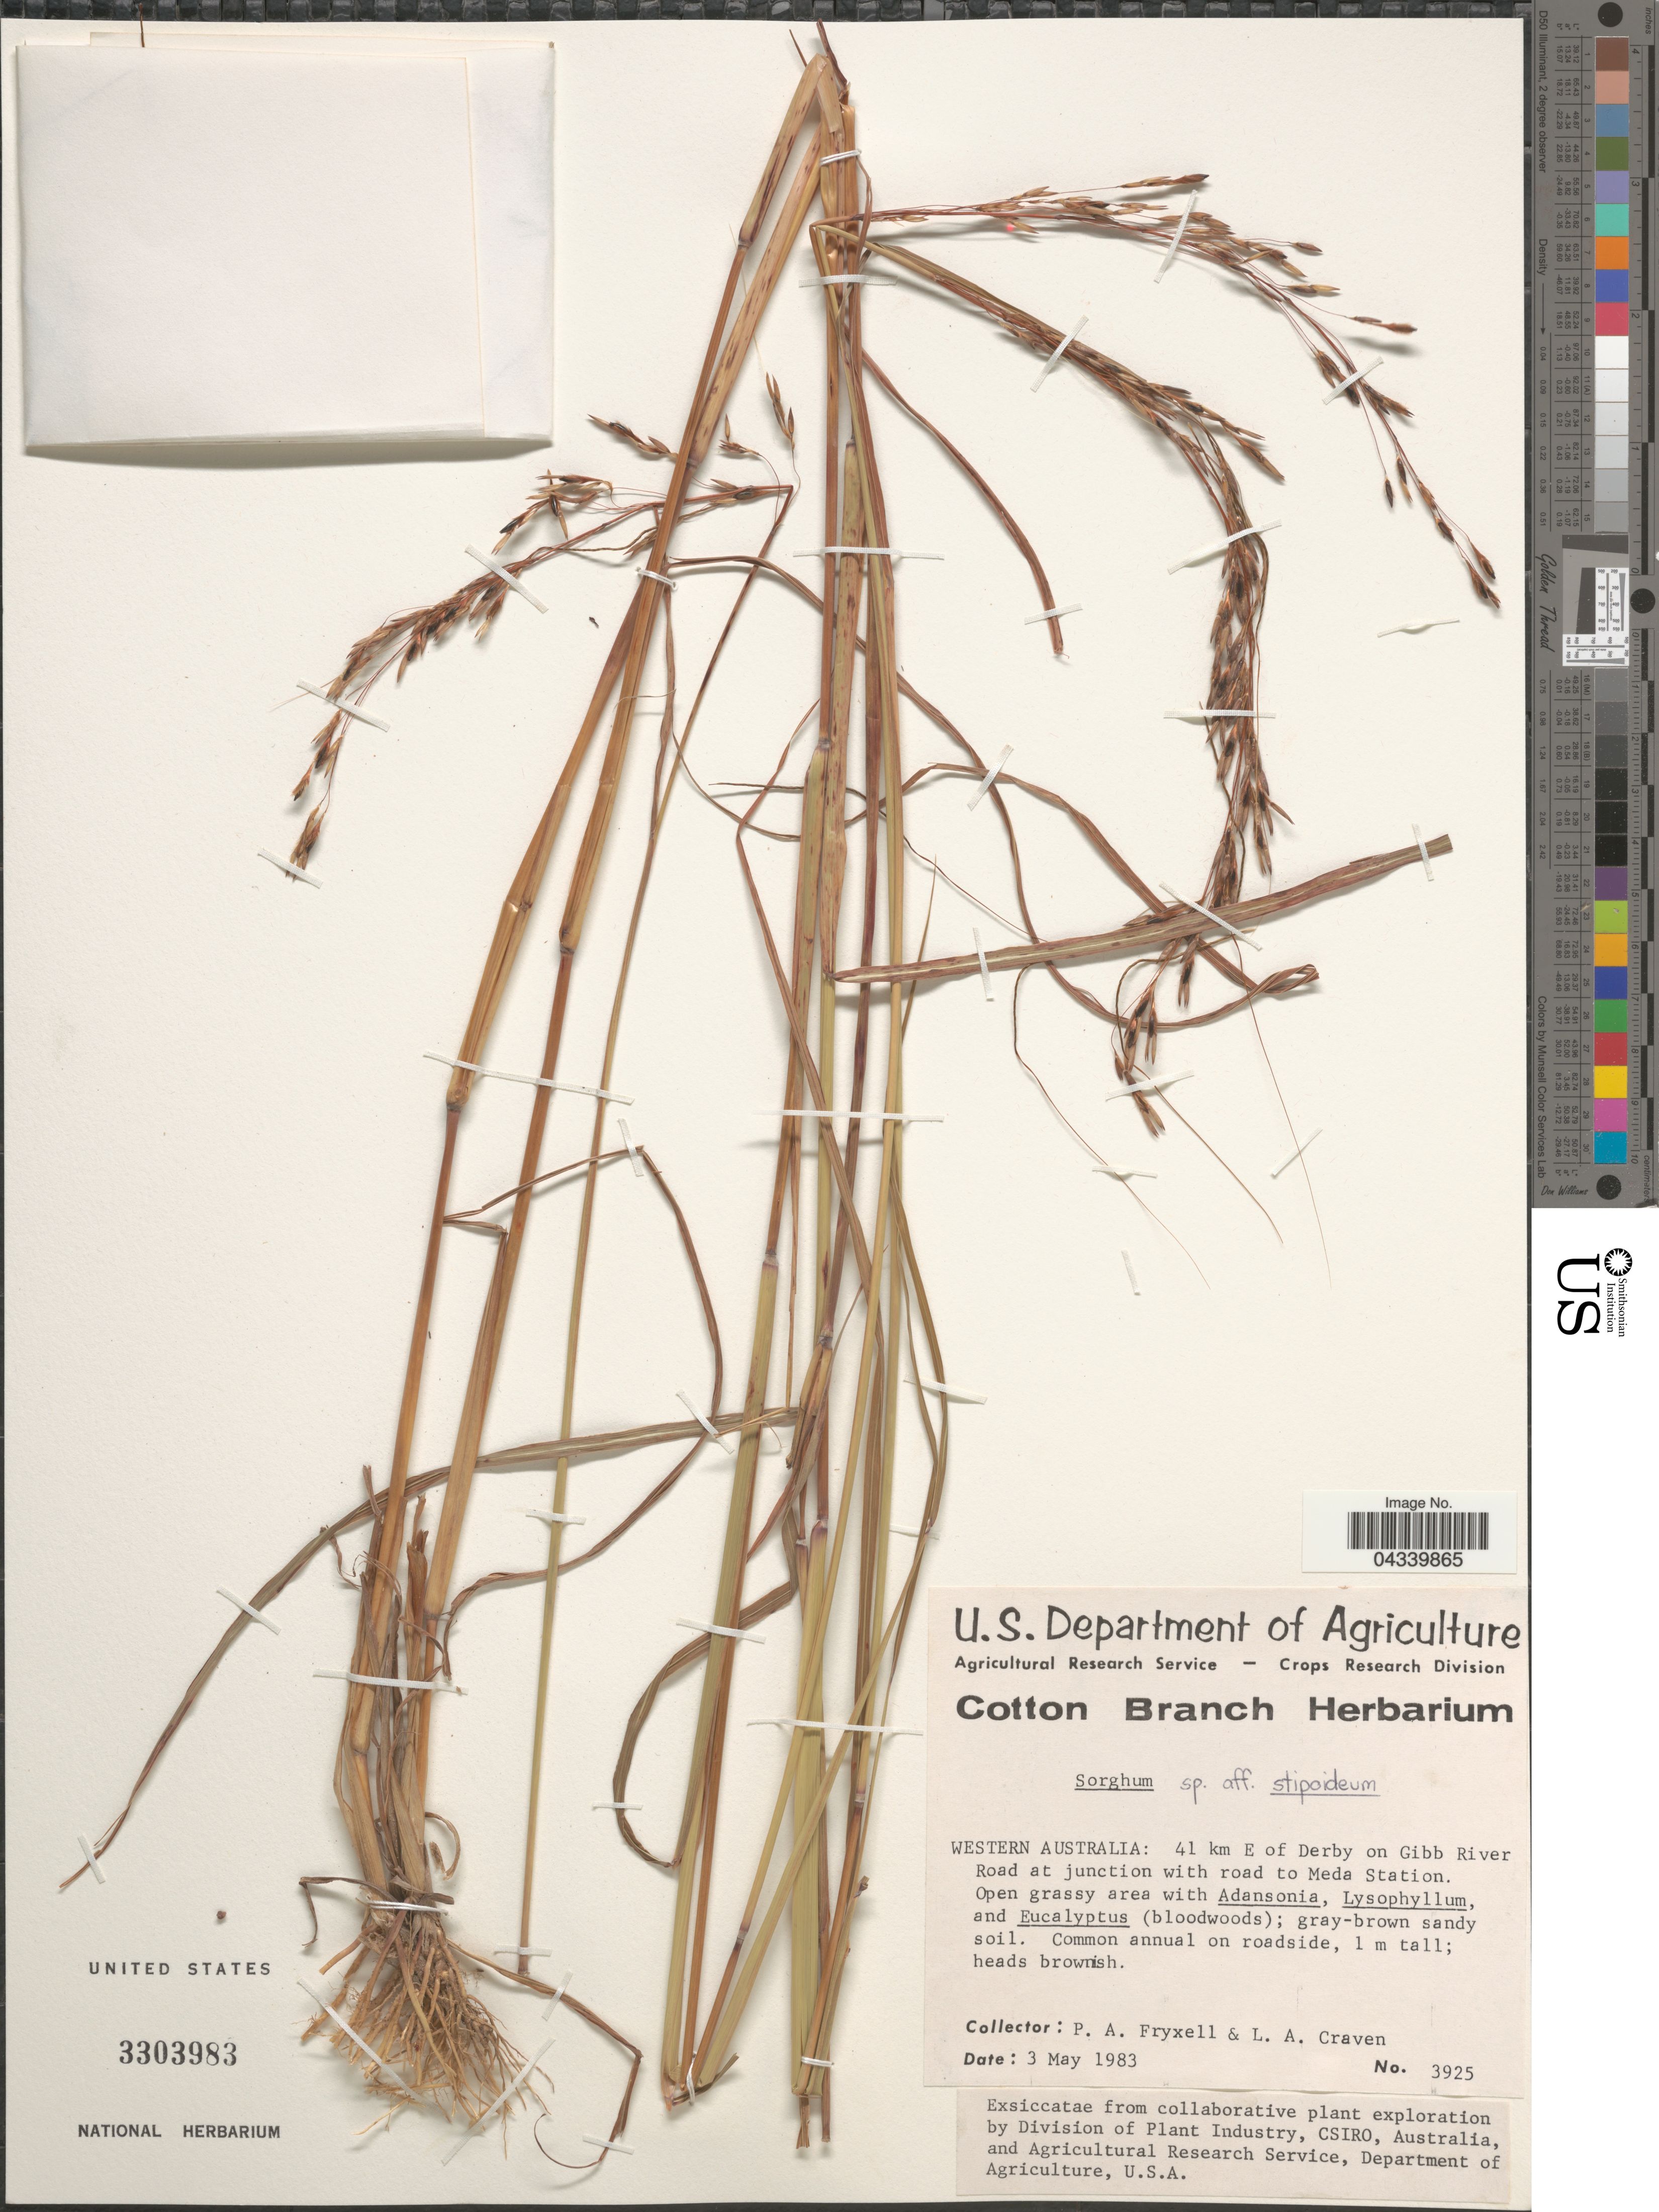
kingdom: Plantae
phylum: Tracheophyta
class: Liliopsida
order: Poales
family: Poaceae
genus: Sorghastrum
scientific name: Sorghastrum stipoides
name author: (Kunth) Nash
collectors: P. A. Fryxell & L. A. Craven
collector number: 3925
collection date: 1983-05-03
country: Australia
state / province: Western Australia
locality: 41 km E of Derby on Gibb River Road at junction with road to Meda Station.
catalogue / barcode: US 3303983